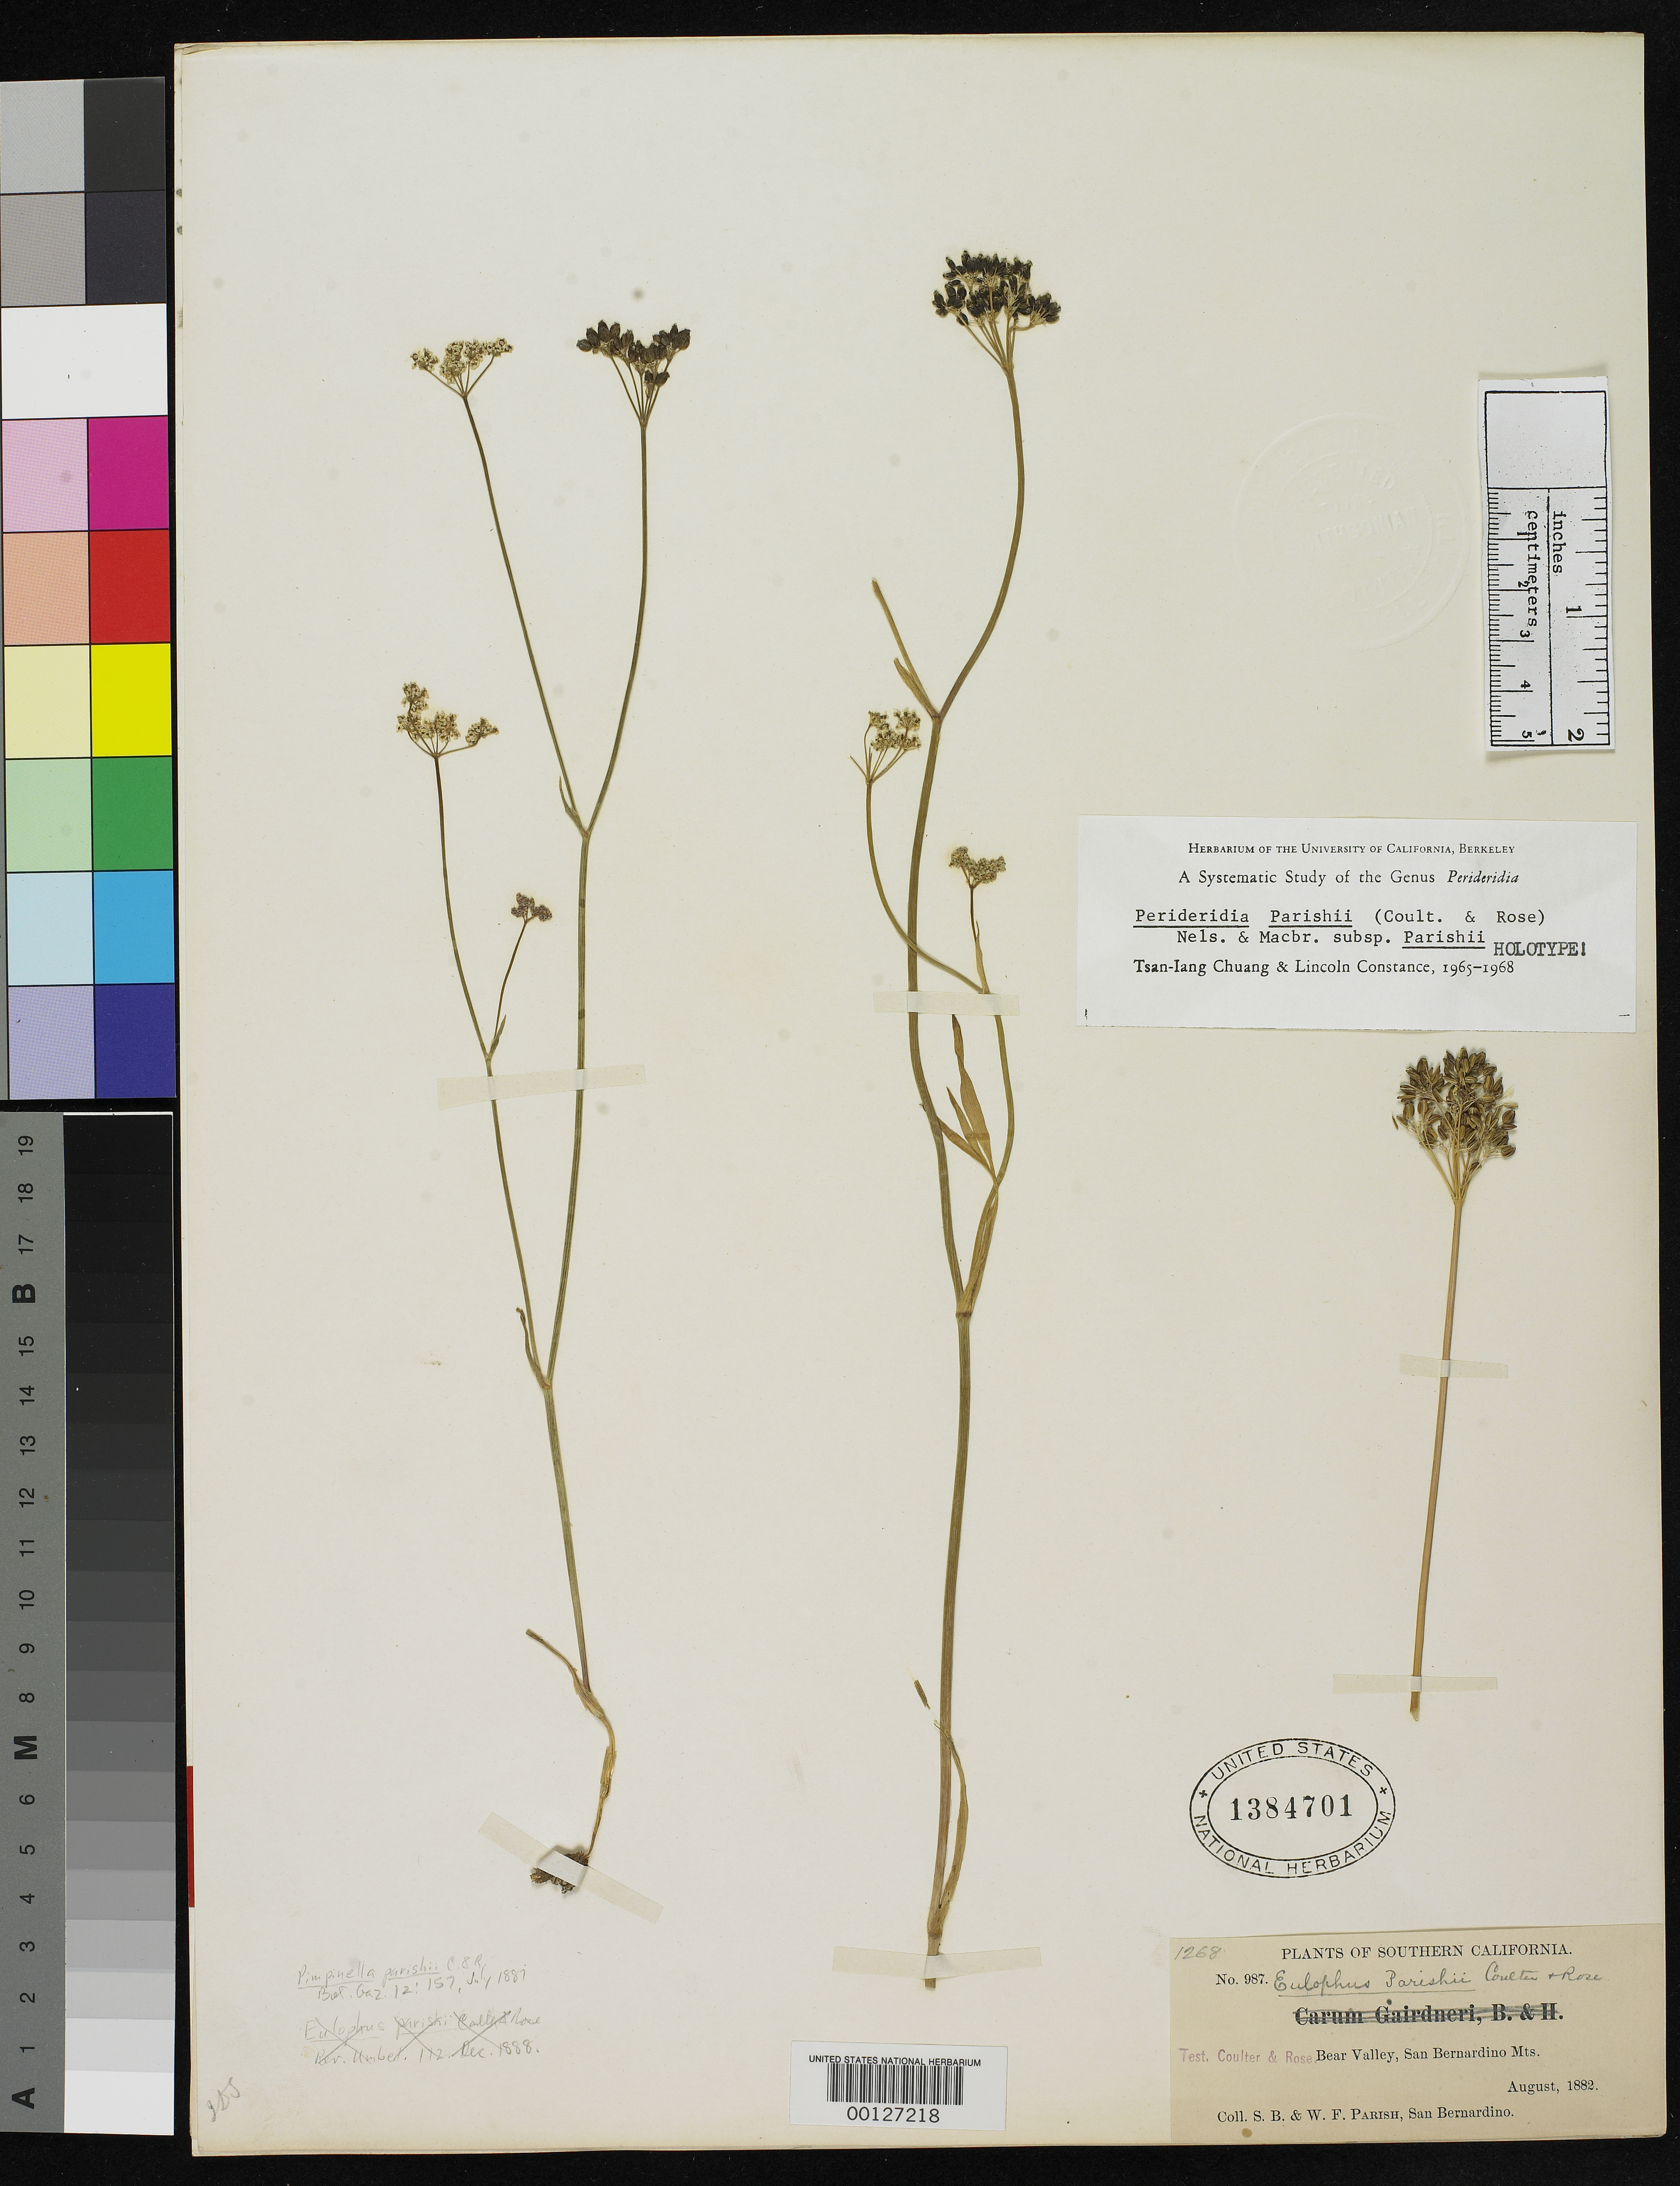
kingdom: Plantae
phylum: Tracheophyta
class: Magnoliopsida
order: Apiales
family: Apiaceae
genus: Pimpinella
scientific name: Pimpinella parishii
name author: J.M. Coult. & Rose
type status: Holotype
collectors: S. B. Parish & W. F. Parish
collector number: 987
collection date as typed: Aug 1882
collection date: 1882-08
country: United States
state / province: California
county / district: San Bernardino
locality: Bear Valley, San Bernardino Mts.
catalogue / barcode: US 1384701